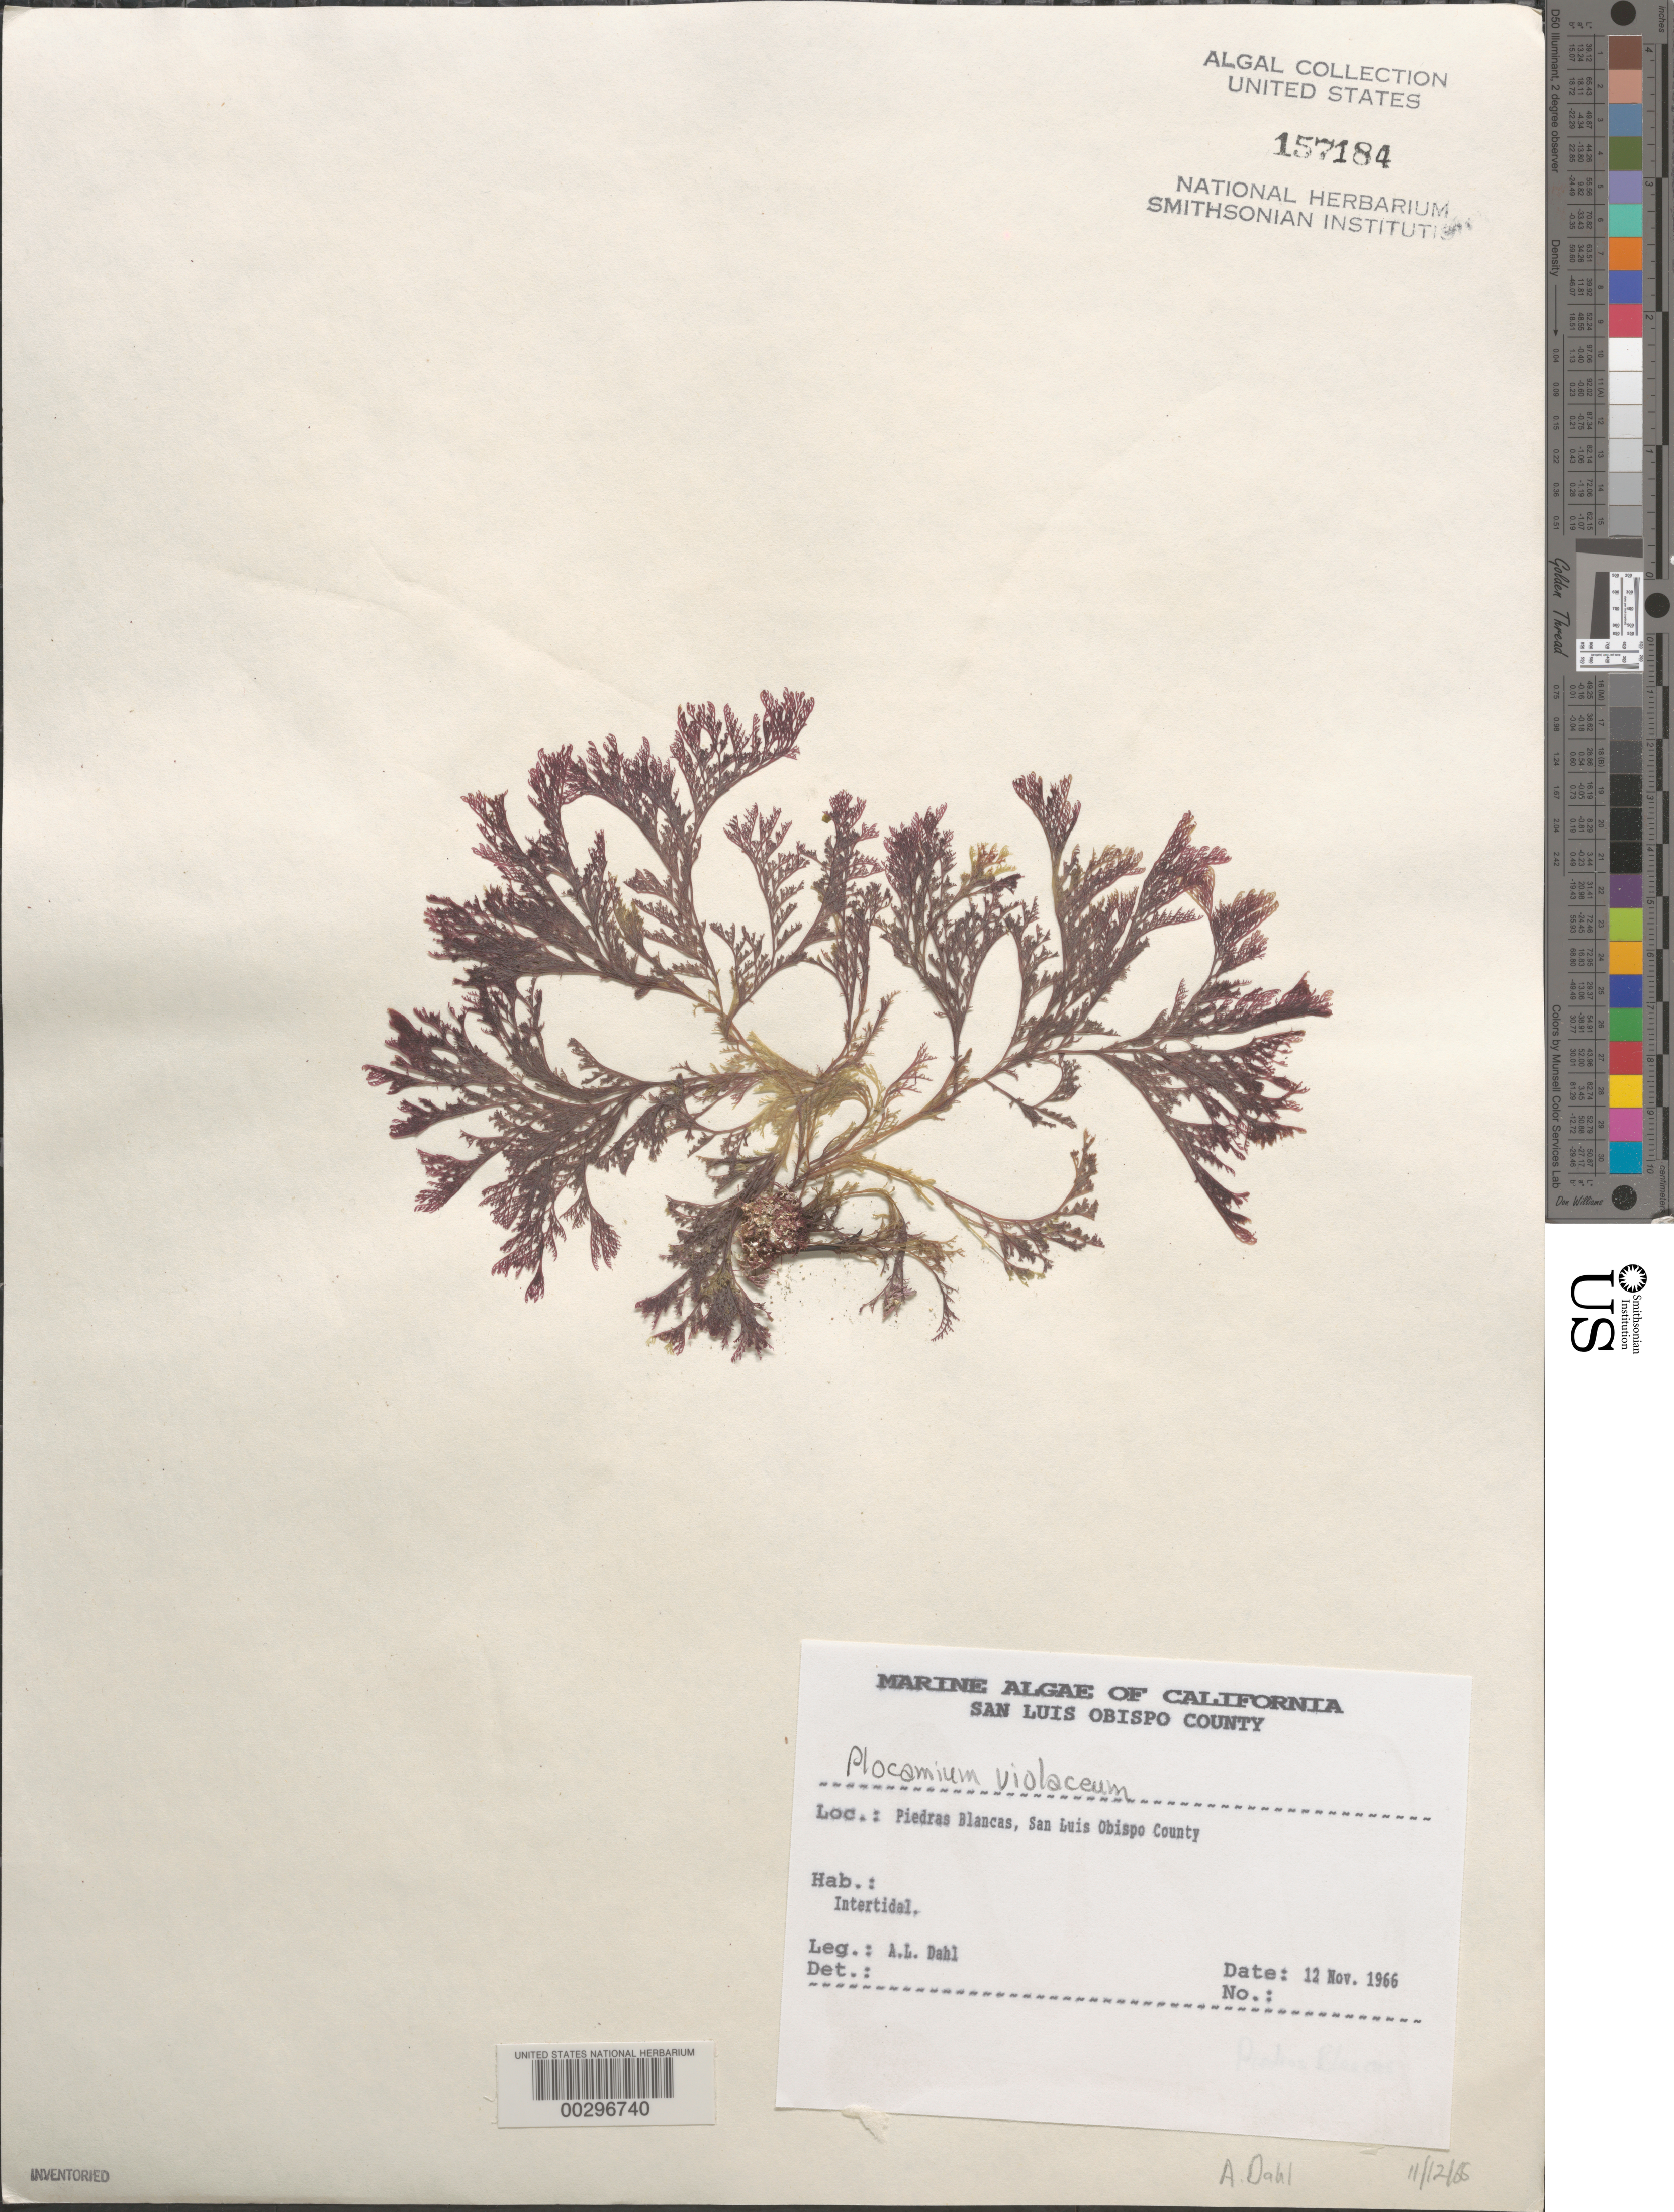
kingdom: Plantae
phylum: Rhodophyta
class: Florideophyceae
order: Plocamiales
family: Plocamiaceae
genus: Plocamium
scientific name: Plocamium violaceum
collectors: A. Dahl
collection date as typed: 12 Nov 1966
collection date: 1966-11-12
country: United States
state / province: California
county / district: San Luis Obispo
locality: Piedras Blancas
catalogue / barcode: US 157184